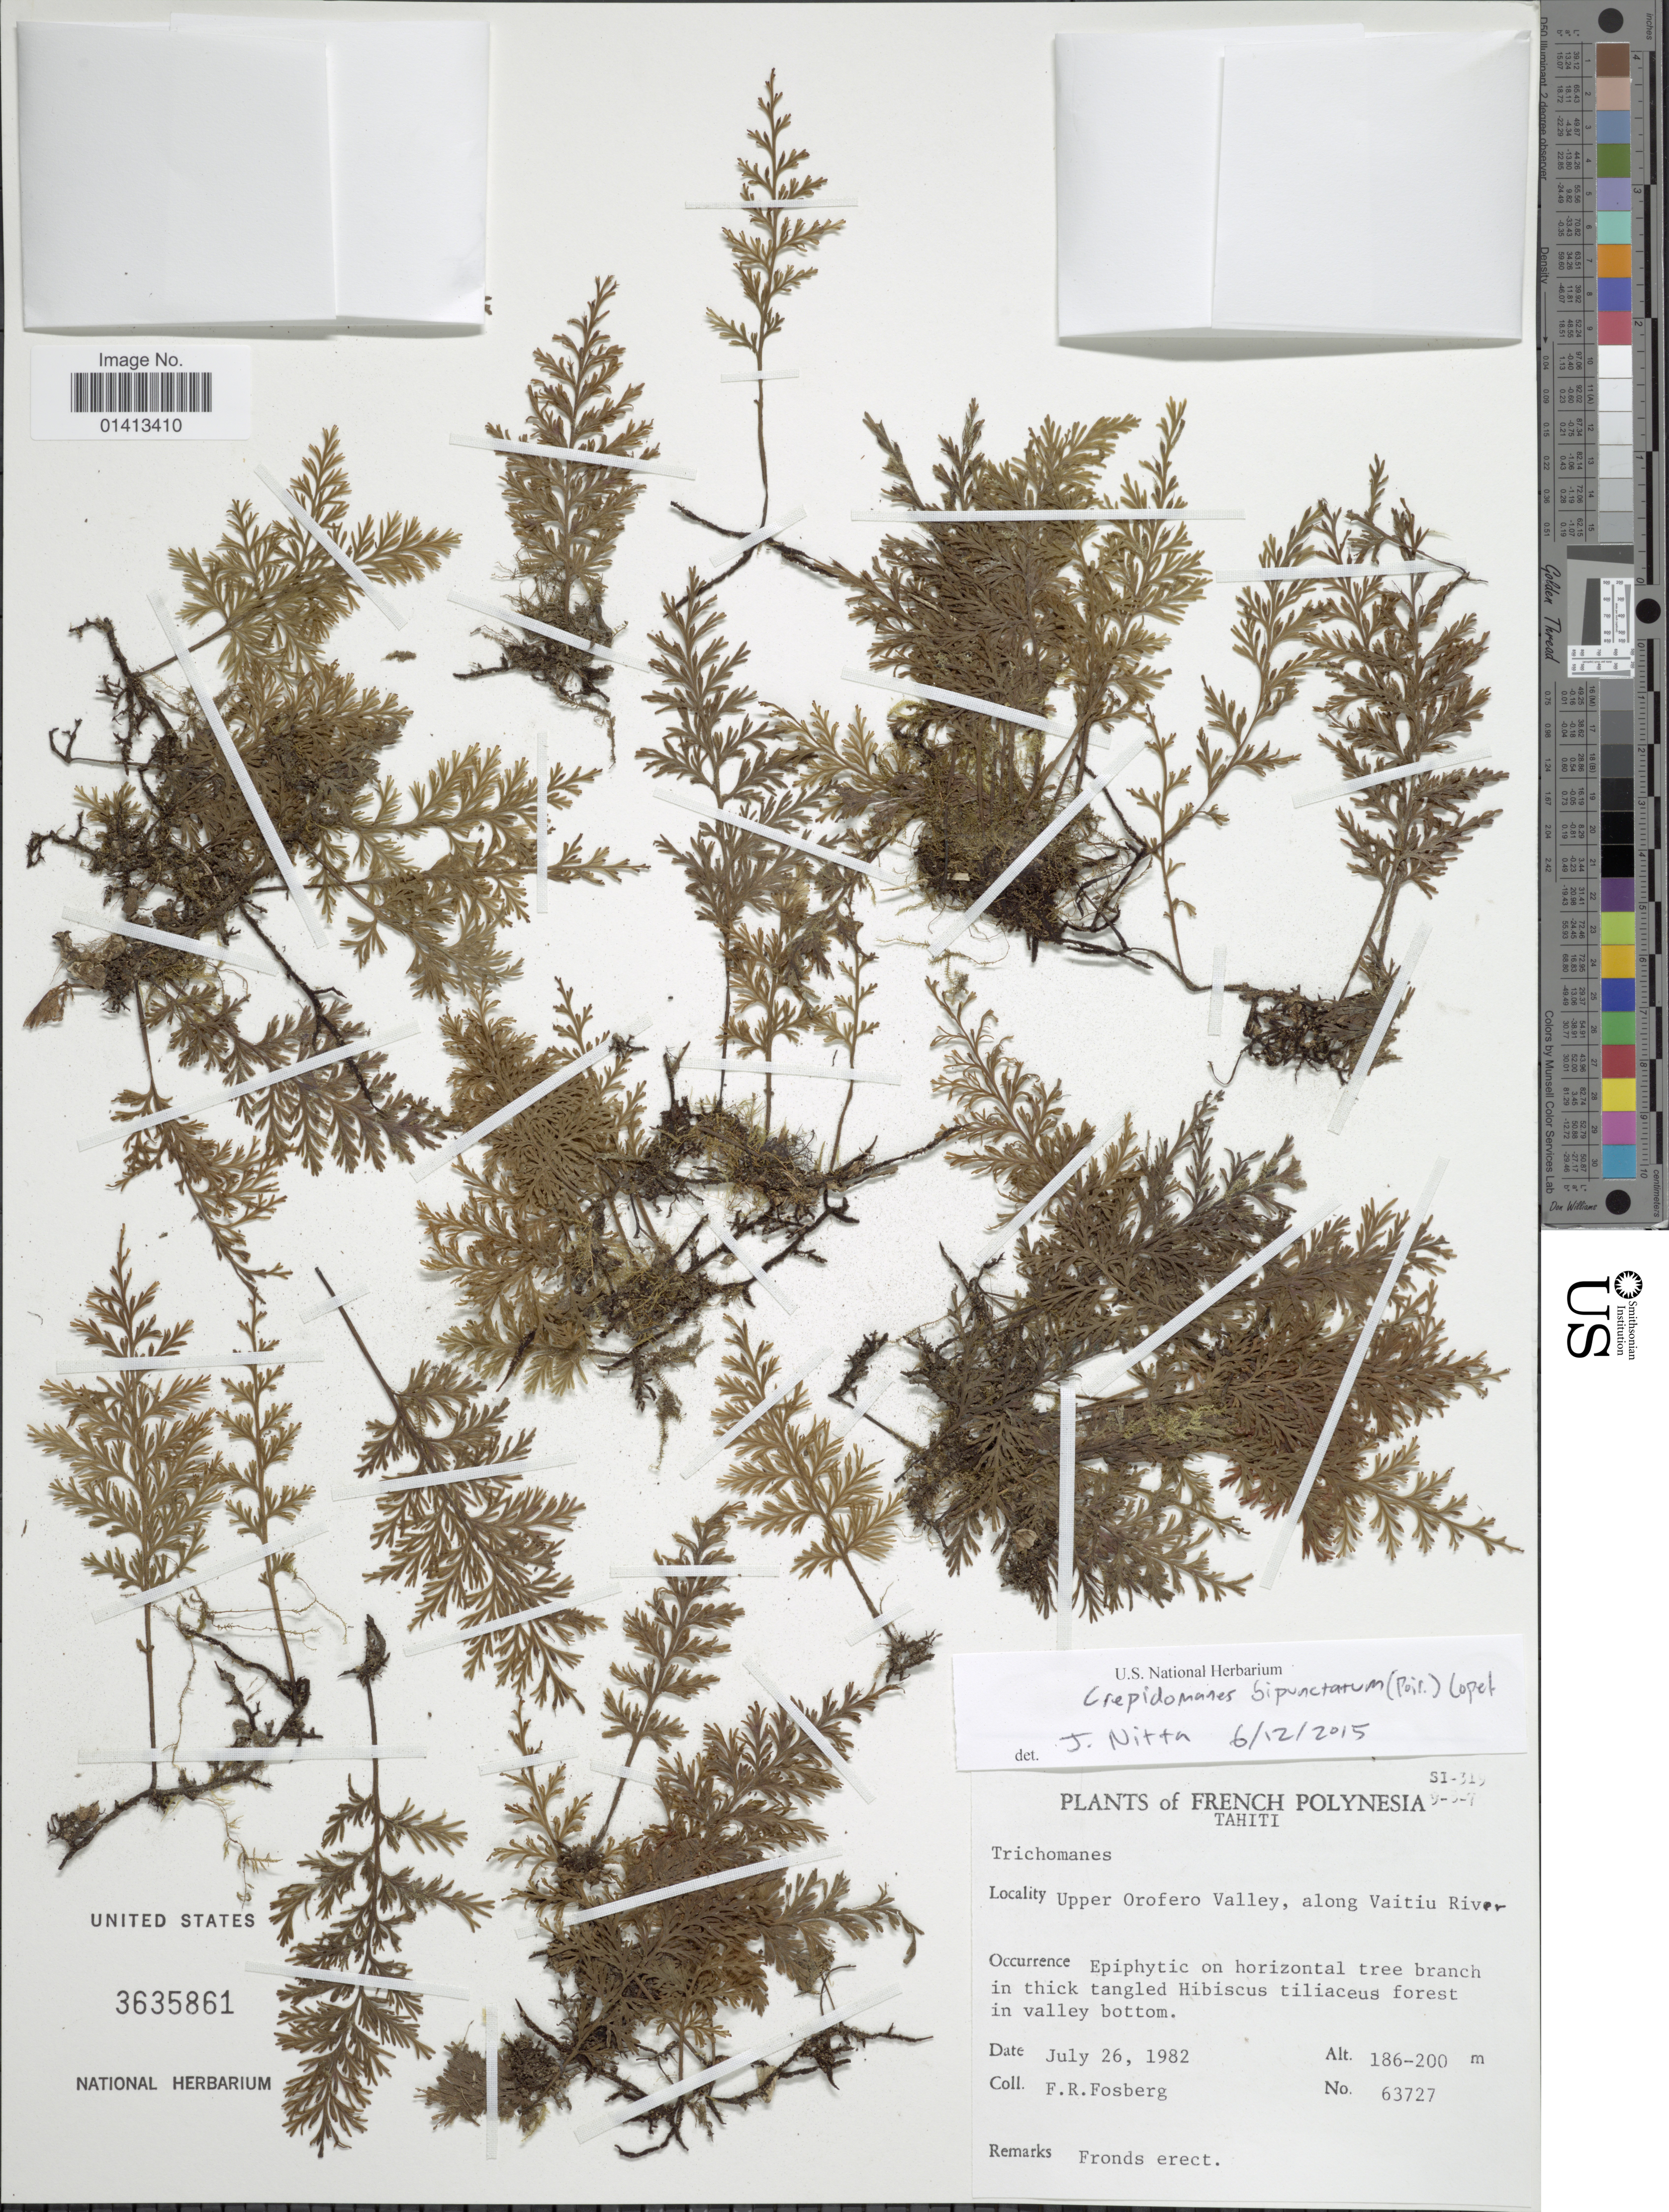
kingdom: Plantae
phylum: Tracheophyta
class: Polypodiopsida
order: Hymenophyllales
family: Hymenophyllaceae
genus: Crepidomanes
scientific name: Crepidomanes bipunctatum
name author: (Poir.) Copel.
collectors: F. R. Fosberg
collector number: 63727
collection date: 1982-07-26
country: French Polynesia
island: Tahiti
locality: Tahiti, Upper Orofero Valley, along Vaitiu River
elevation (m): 186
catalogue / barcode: US 3635861